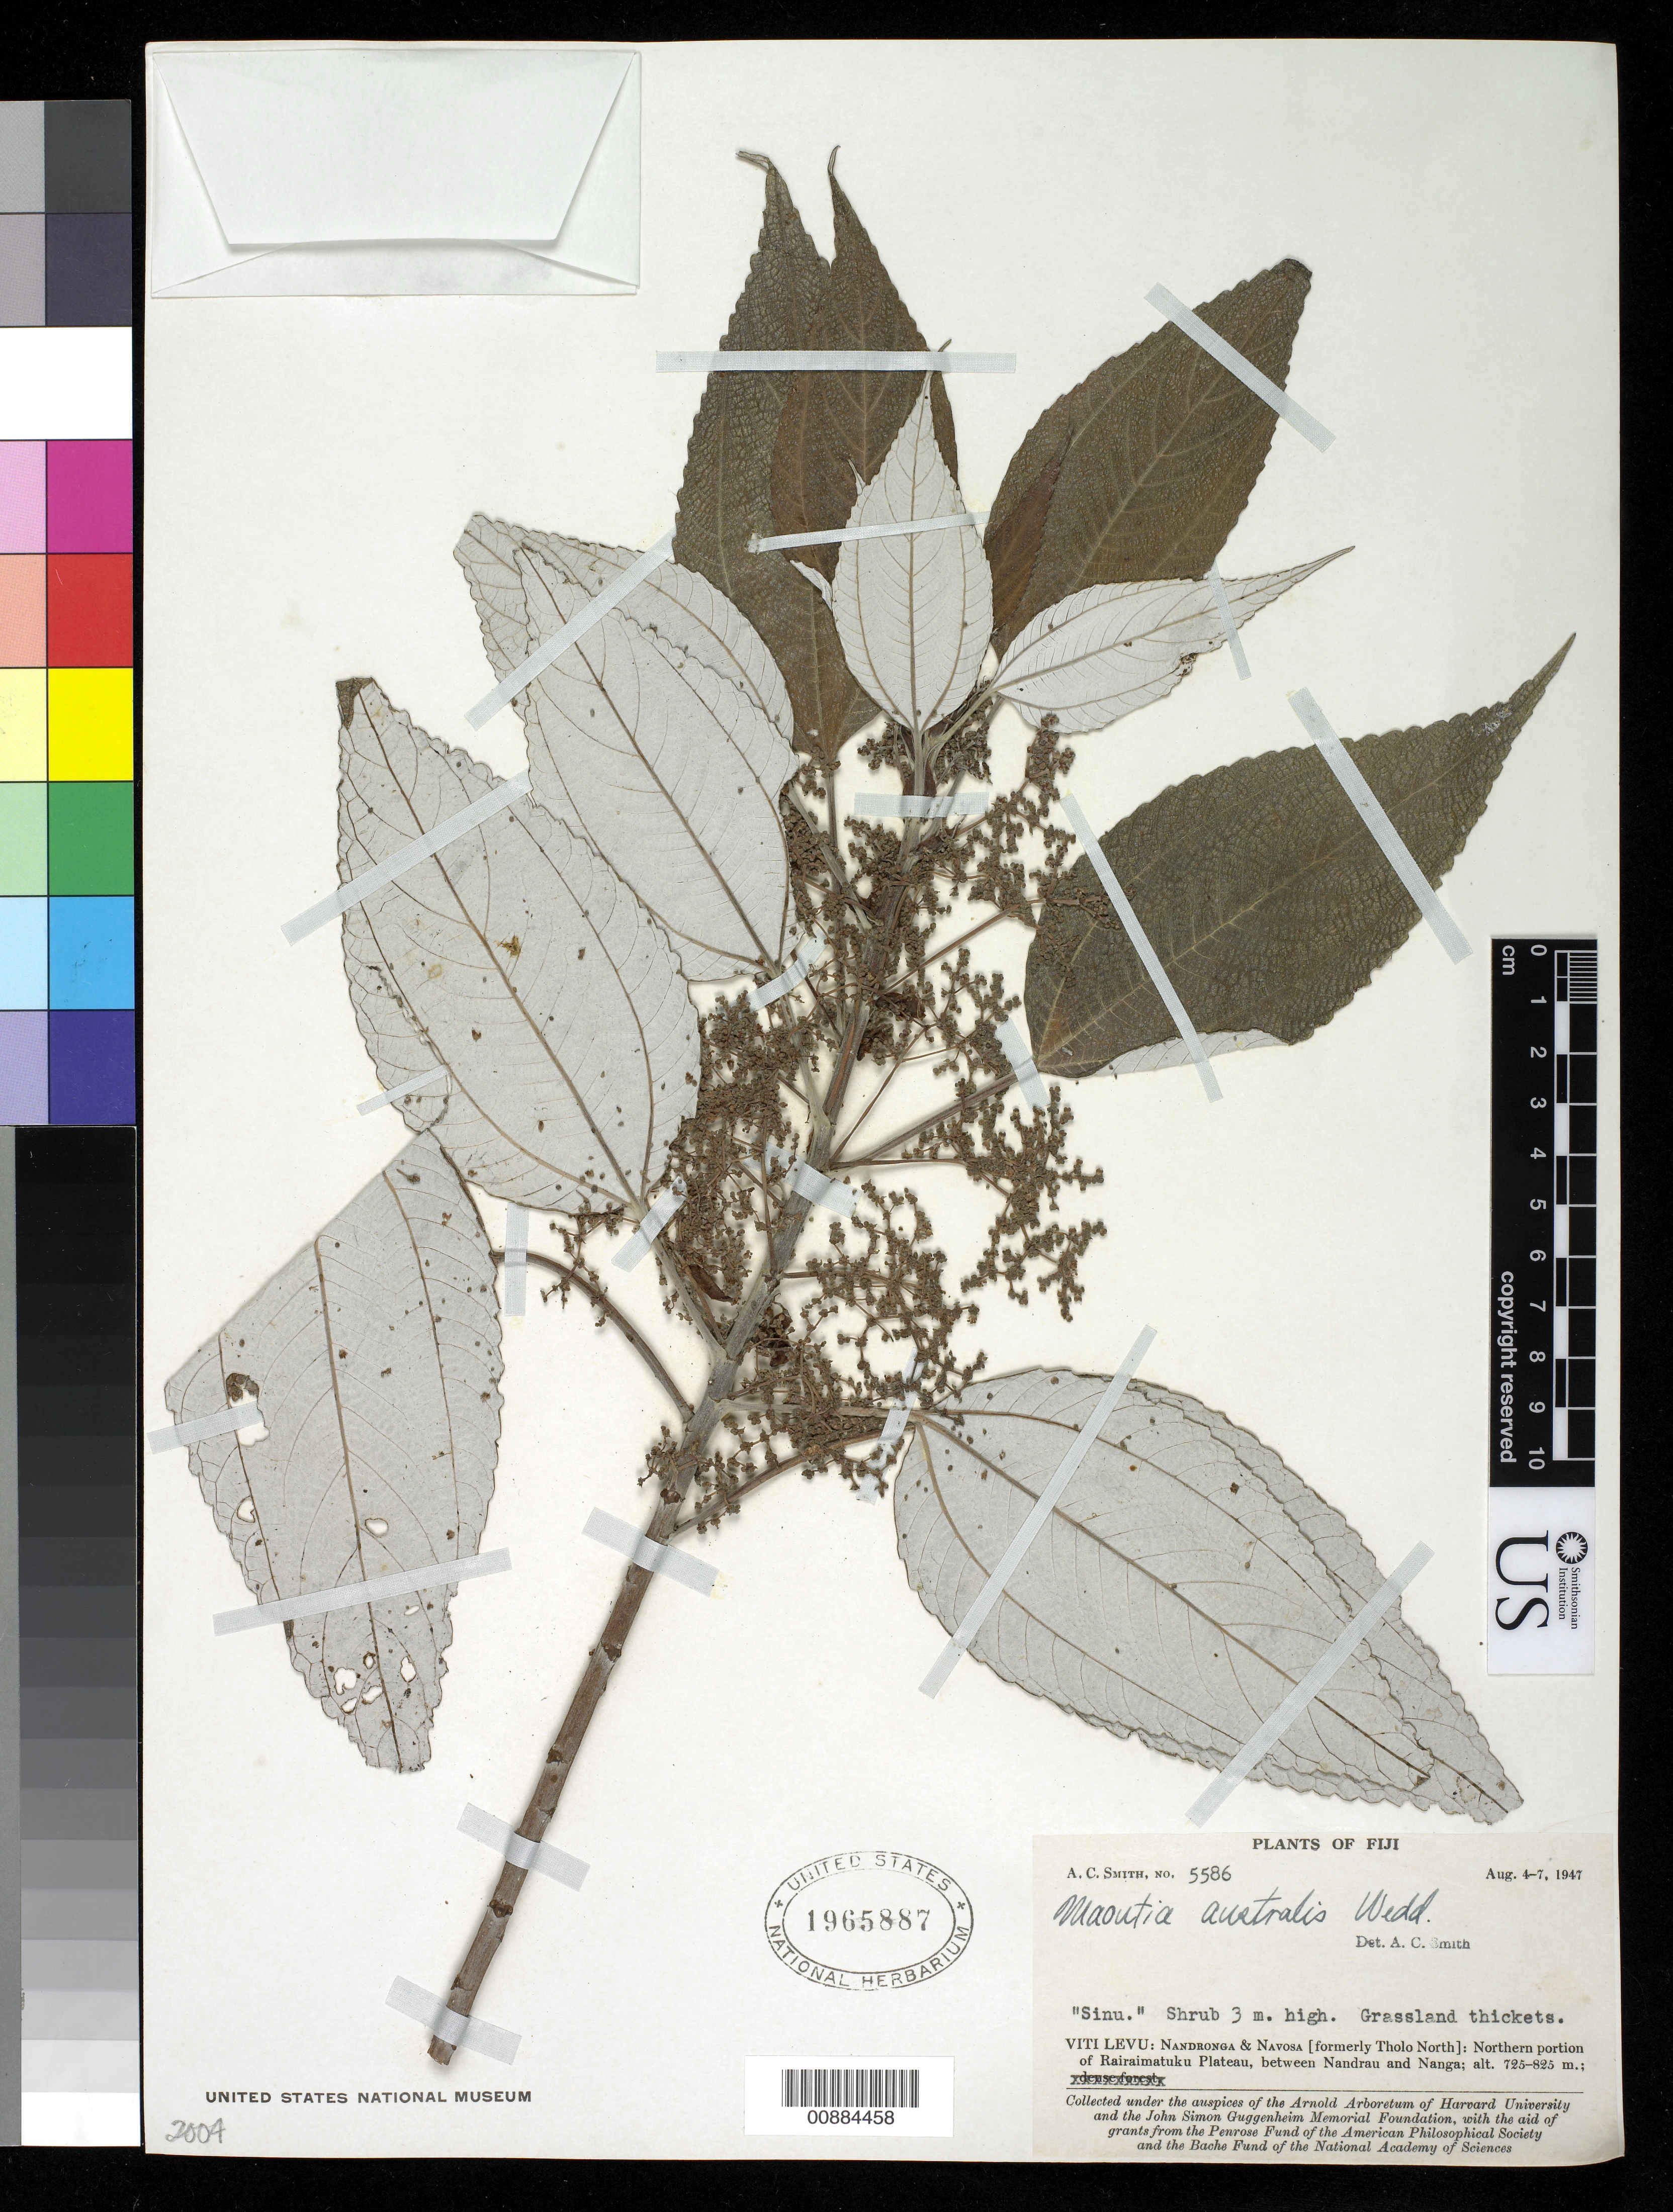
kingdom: Plantae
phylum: Tracheophyta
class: Magnoliopsida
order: Rosales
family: Urticaceae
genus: Maoutia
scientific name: Maoutia australis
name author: Wedd.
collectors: C. A. Smith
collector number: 5586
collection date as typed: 04 Aug 1947 to 07 Aug 1947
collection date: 1947-08-04/1947-08-07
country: Fiji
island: Viti Levu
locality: Nandronga and Navosa (formerly Tholo North): Nother portion of Rairaimatuku Plateau, between Nandrau and Nanga.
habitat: Grassland Thickets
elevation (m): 725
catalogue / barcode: US 1965887